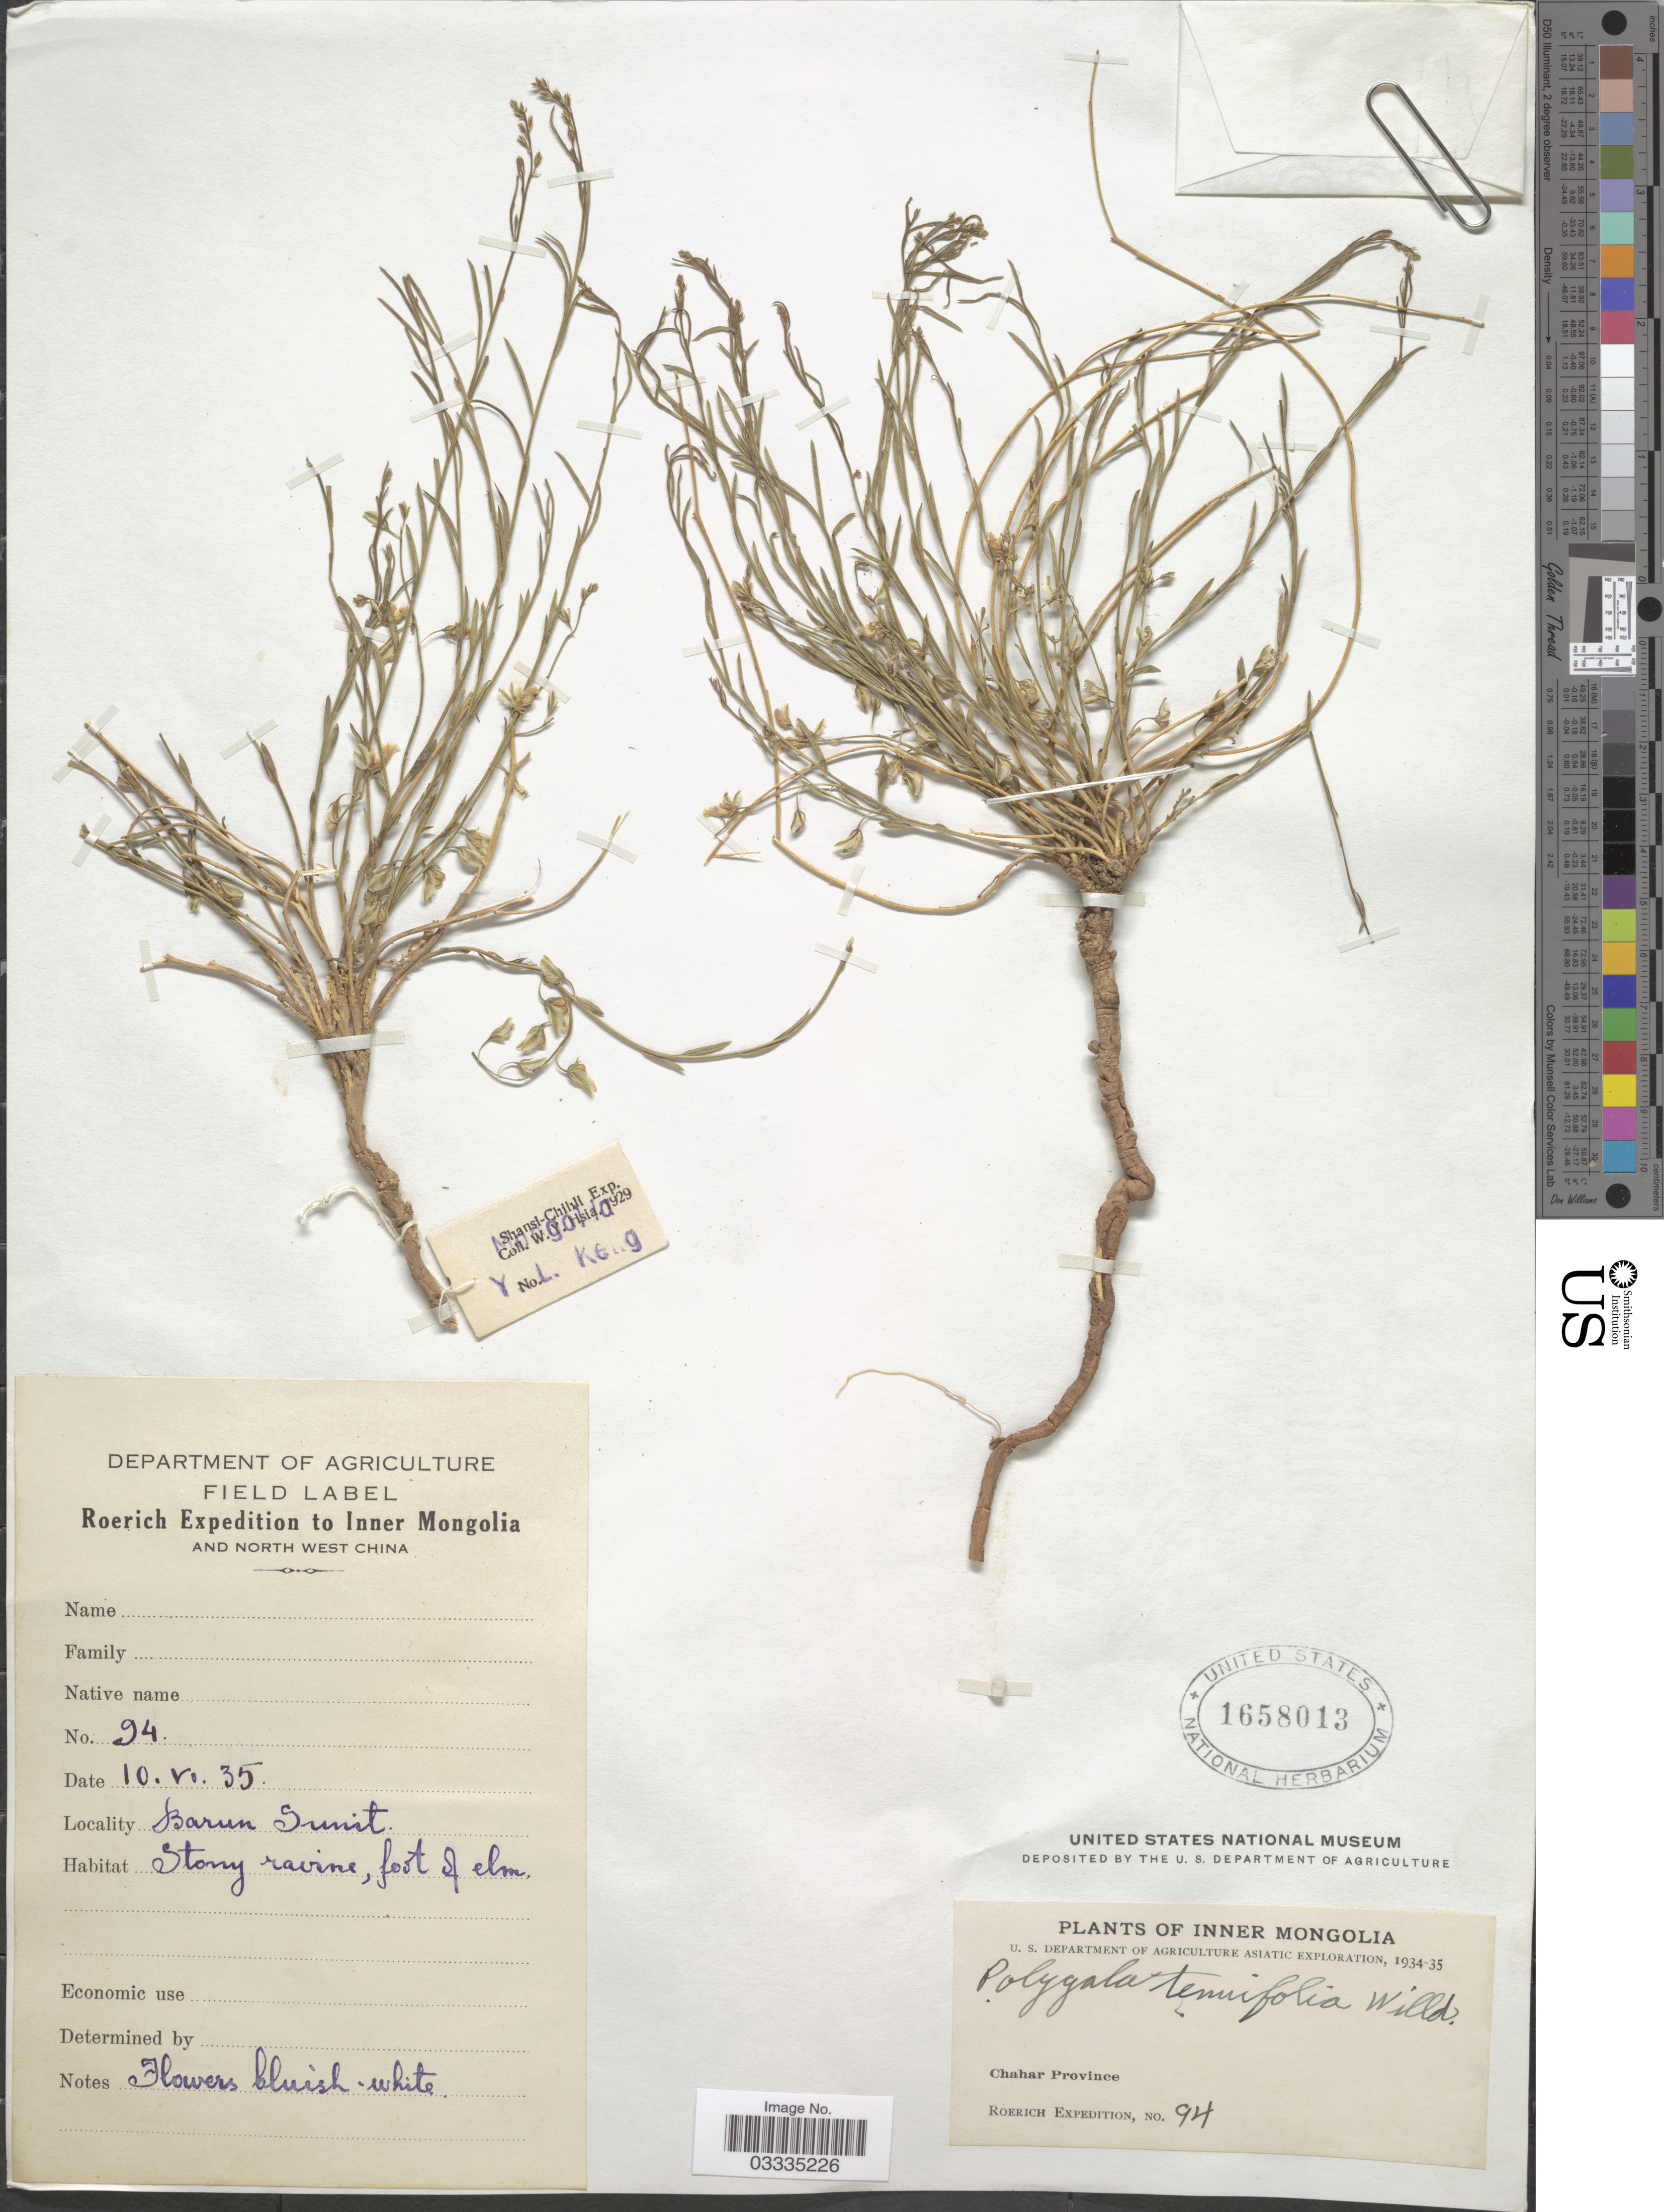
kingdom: Plantae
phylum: Tracheophyta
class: Magnoliopsida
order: Fabales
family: Polygalaceae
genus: Polygala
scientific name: Polygala tenuifolia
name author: Willd.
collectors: Roerich Expedition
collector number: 94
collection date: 1935-06-10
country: China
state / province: Nei Monggol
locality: Inner Mongolia and North West China. Barun S [illegible text]. Chahar Province.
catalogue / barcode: US 1658013